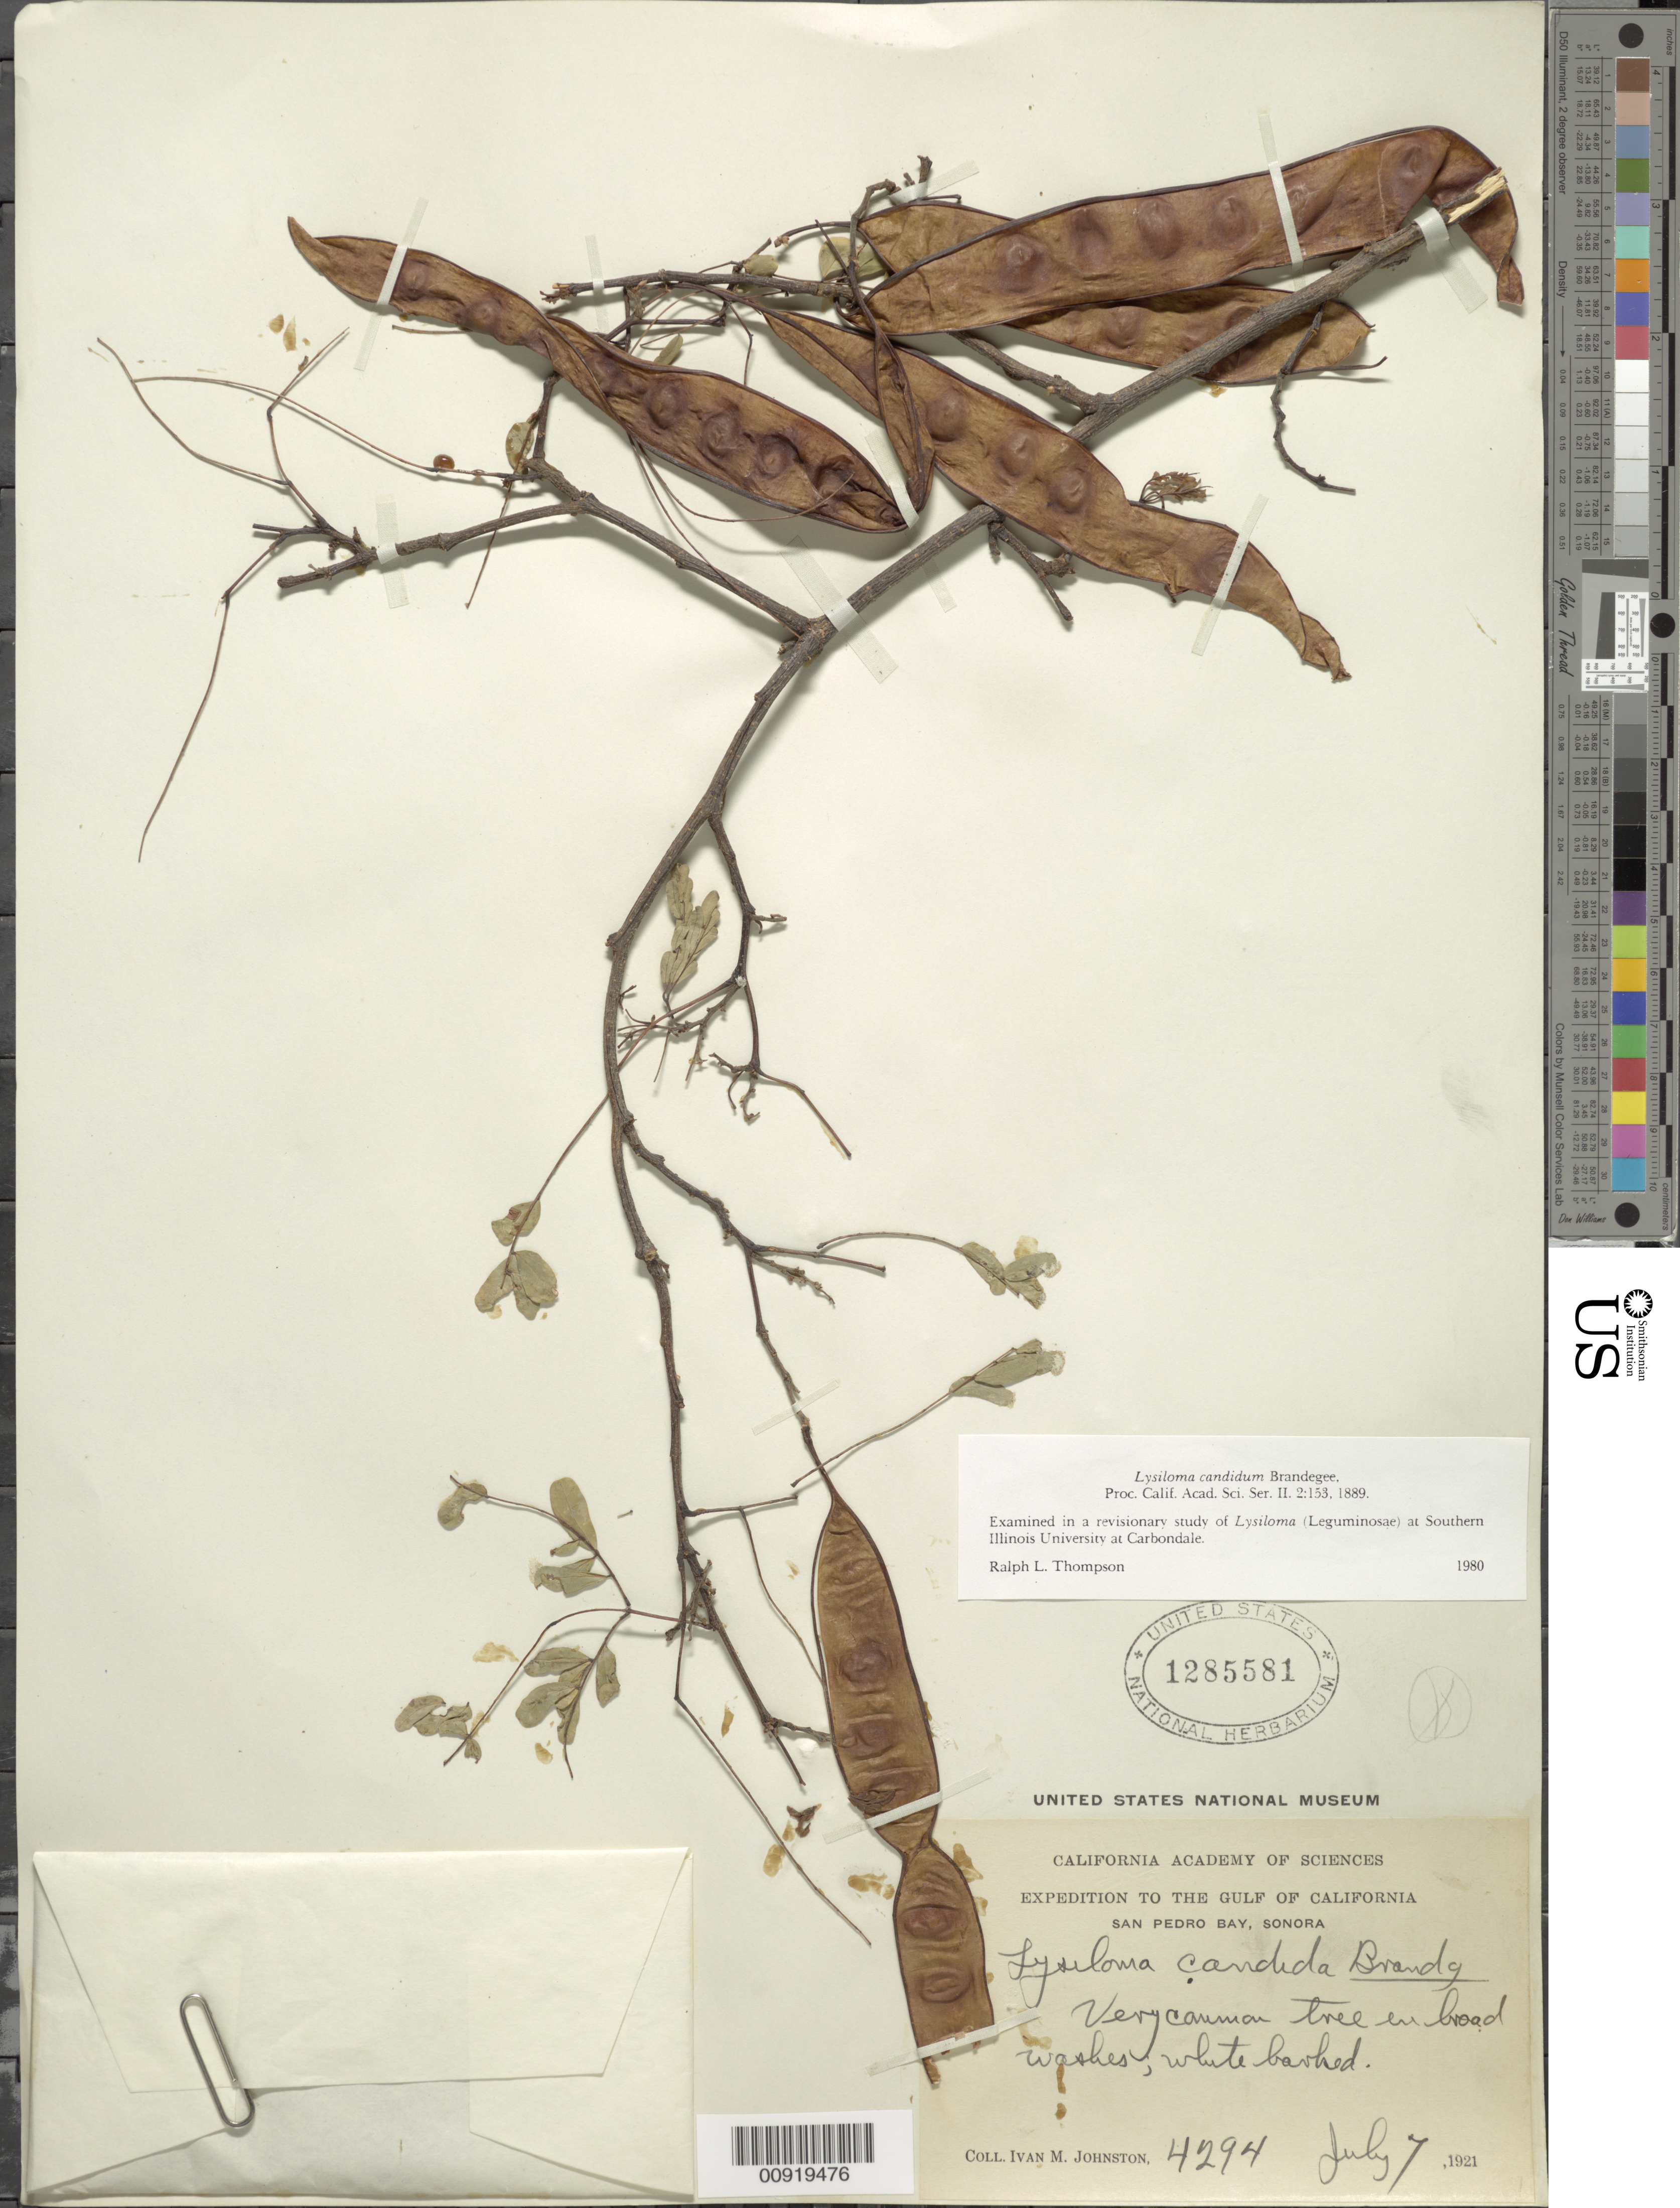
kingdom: Plantae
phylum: Tracheophyta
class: Magnoliopsida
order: Fabales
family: Fabaceae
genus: Lysiloma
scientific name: Lysiloma candidum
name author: Brandegee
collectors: I.M. Johnston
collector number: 4294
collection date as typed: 07 Jul 1921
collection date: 1921-07-07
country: Mexico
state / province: Sonora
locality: San Pedro Bay, Sonora.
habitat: In broad washes.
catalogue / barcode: US 1285581